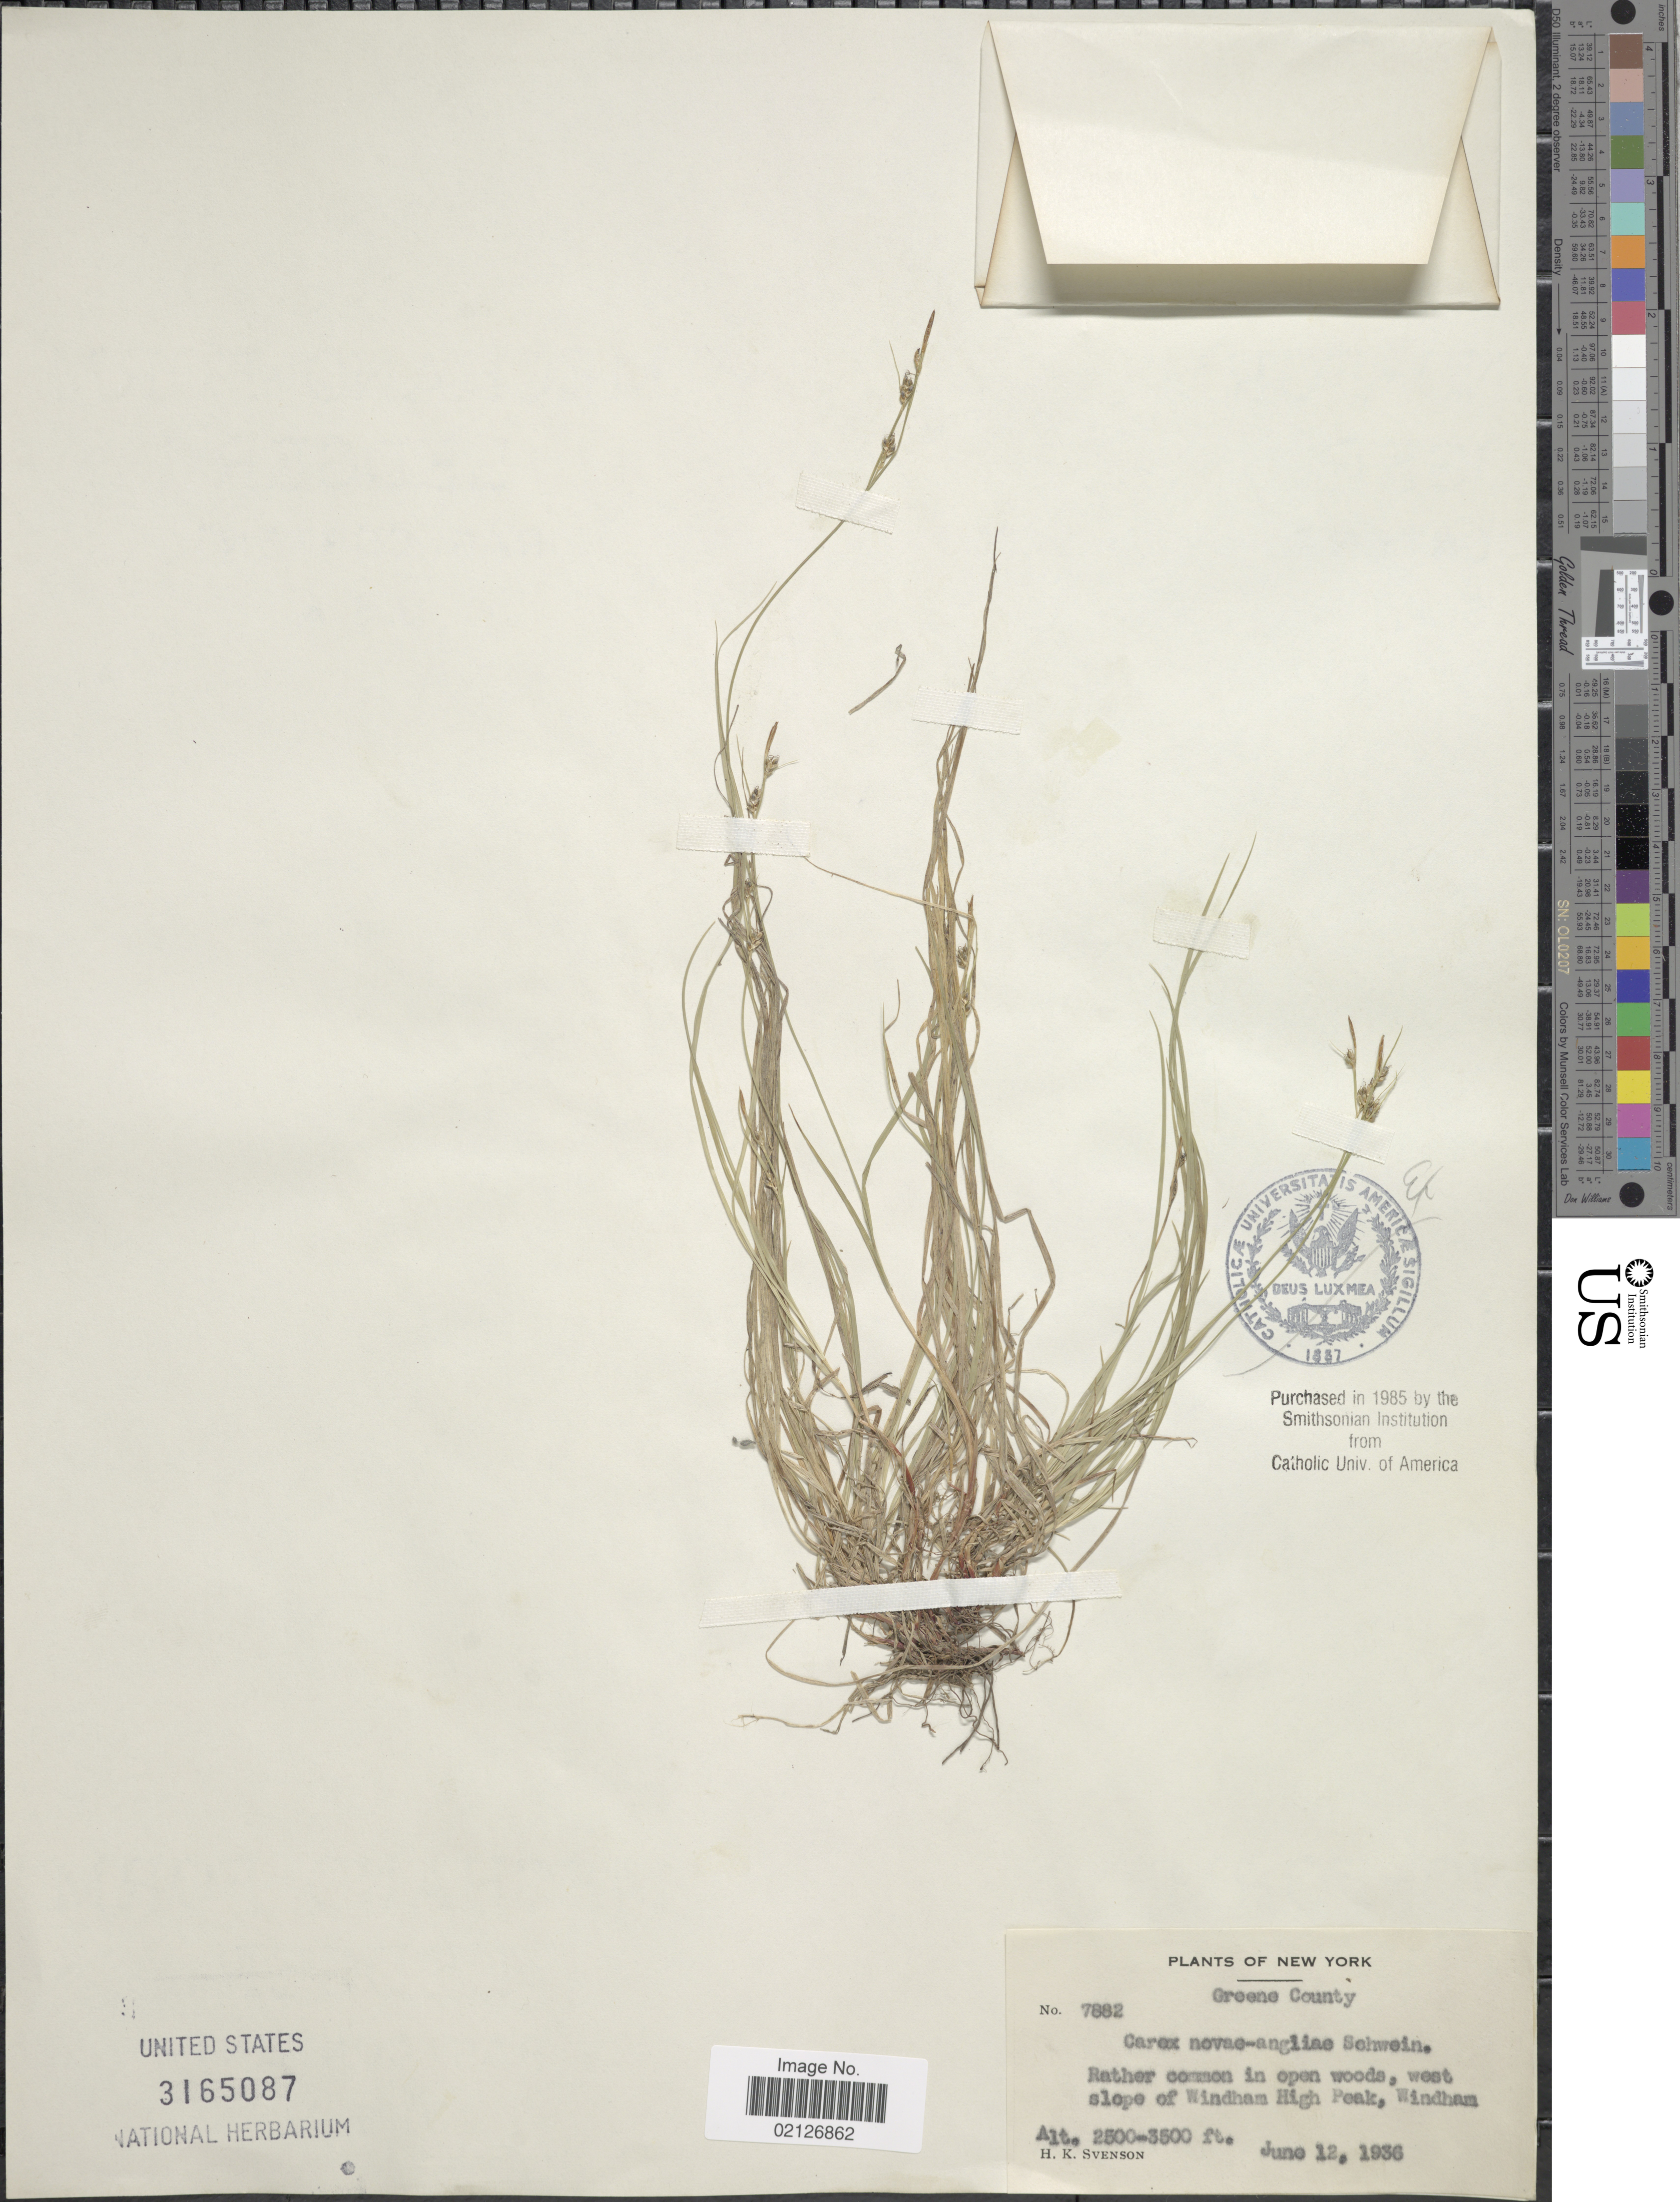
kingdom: Plantae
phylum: Tracheophyta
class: Liliopsida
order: Poales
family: Cyperaceae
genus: Carex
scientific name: Carex novae-angliae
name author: Schwein.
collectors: H. K. Svenson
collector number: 7882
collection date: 1936-06-12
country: United States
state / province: New York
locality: Greene County, rather common in open woods, west slope of Windham High Peak, Windham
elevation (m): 762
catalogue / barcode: US 3165087